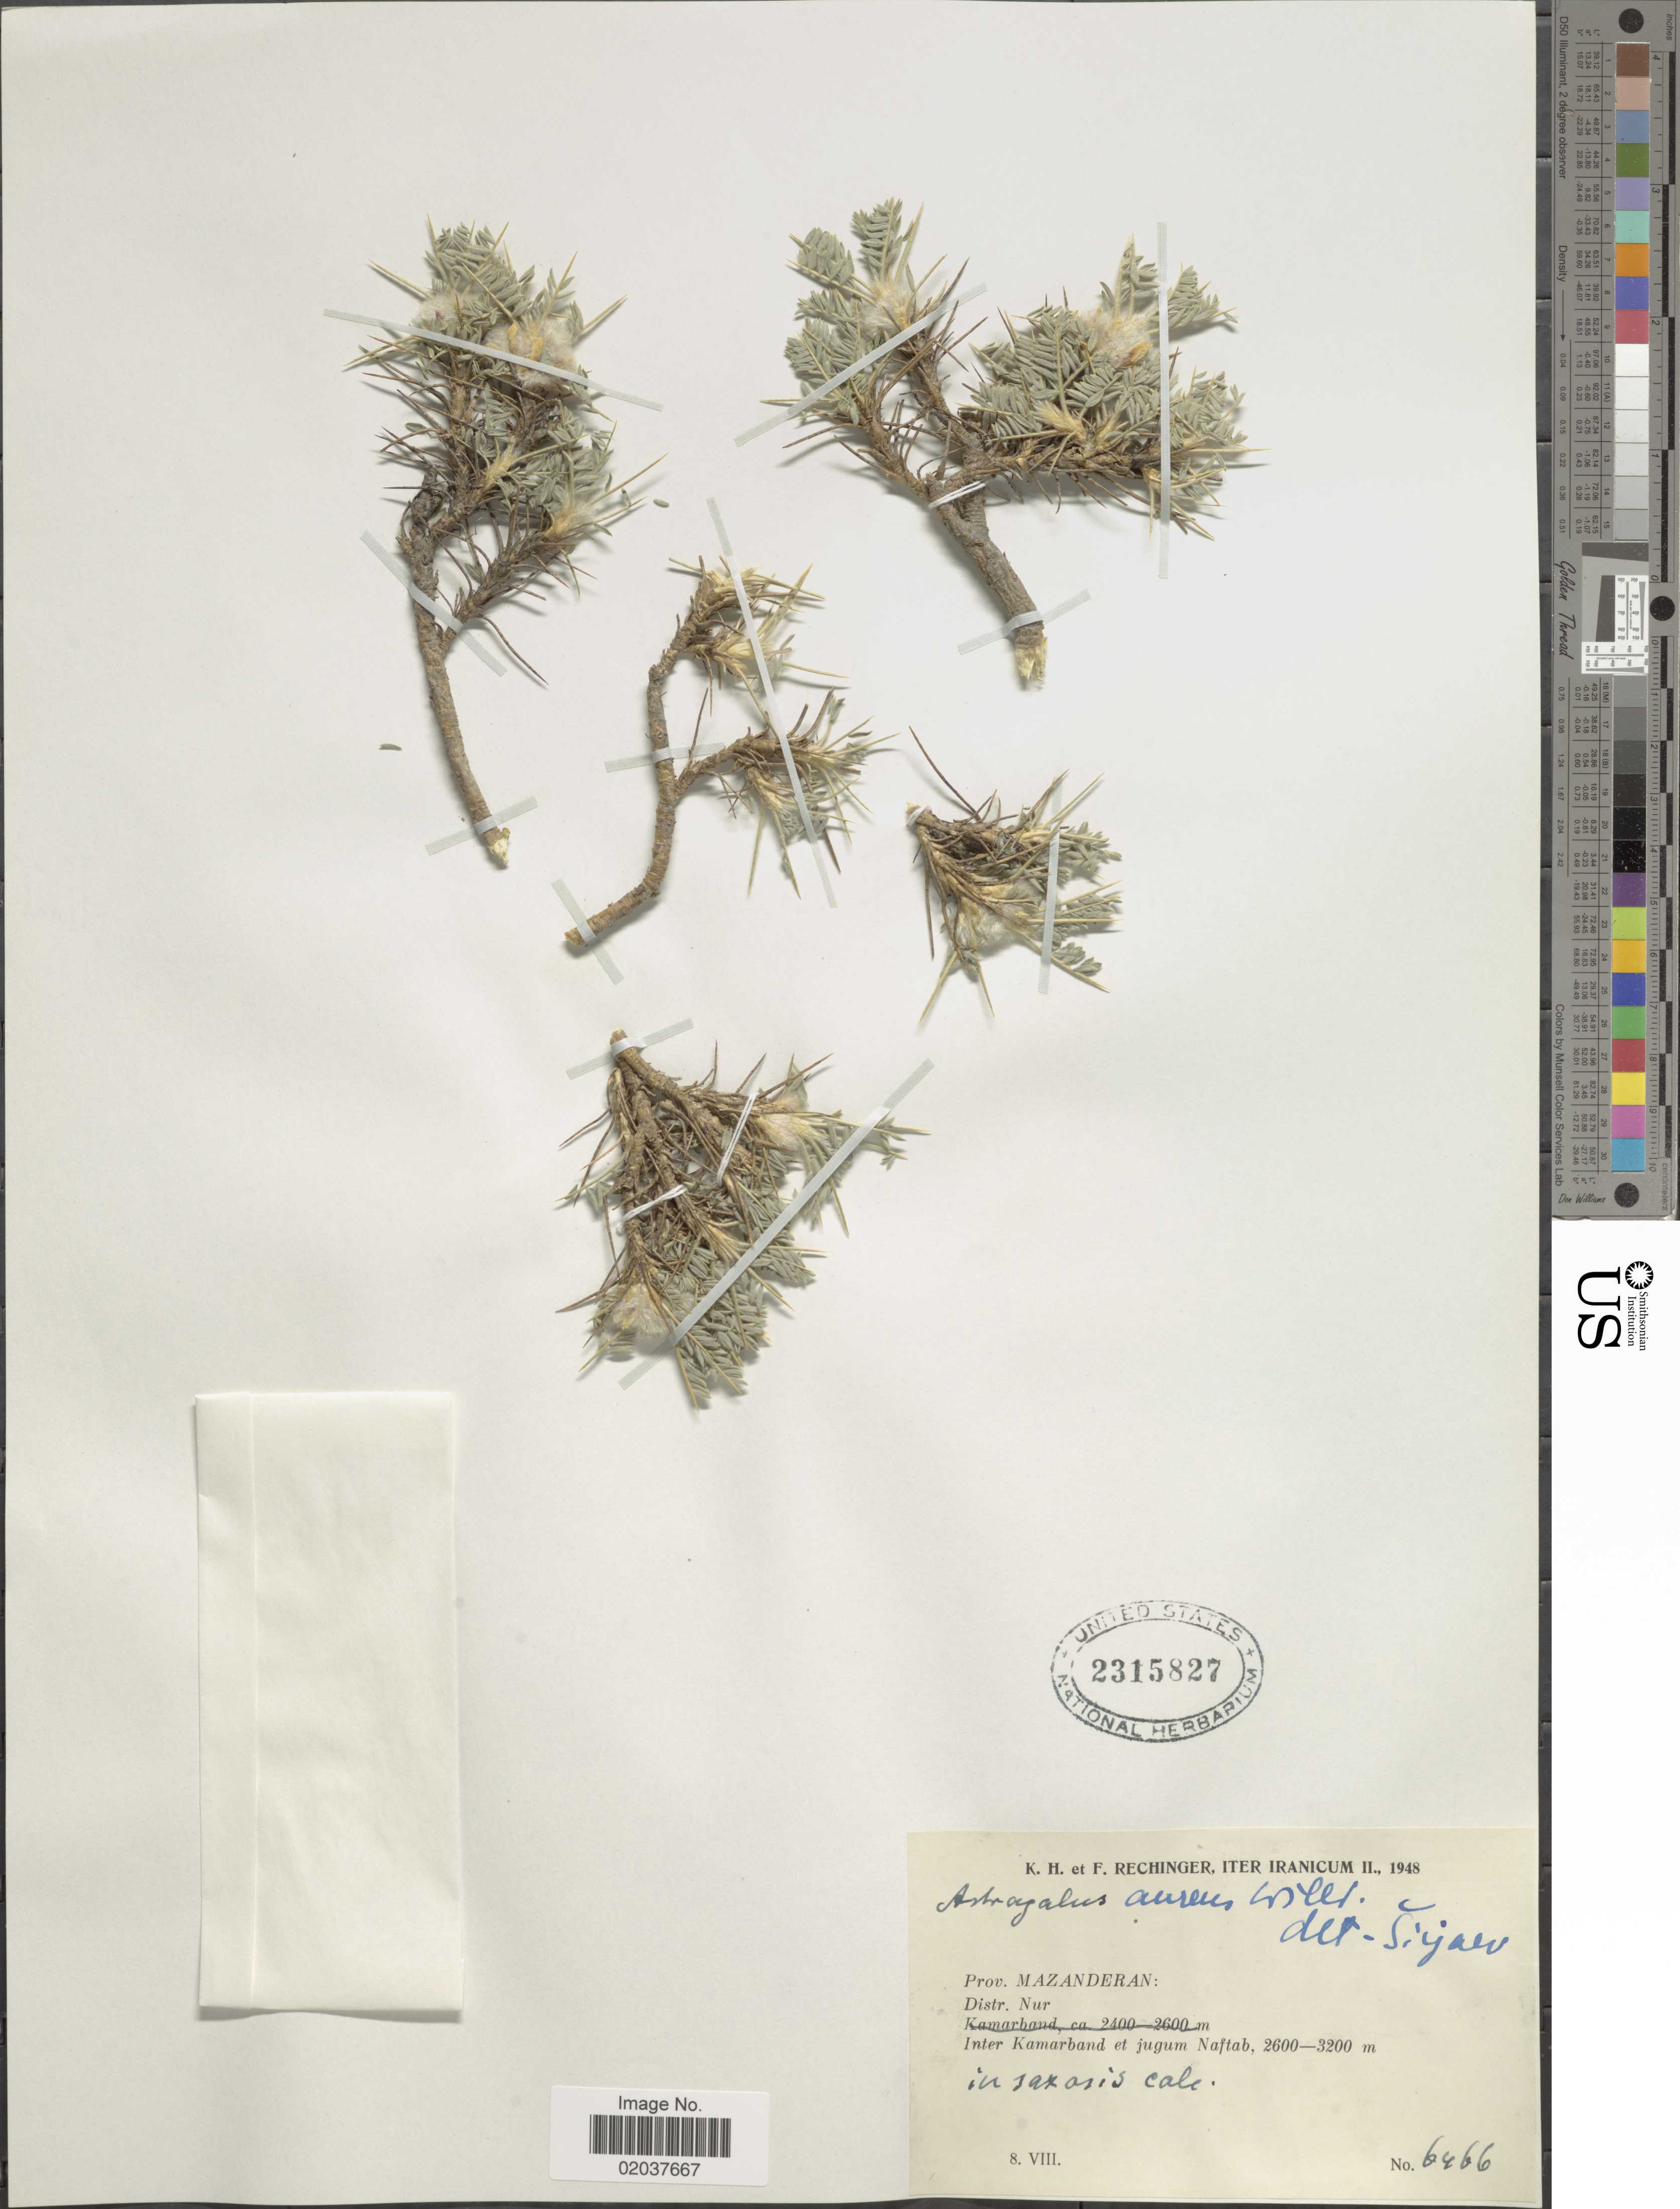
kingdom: Plantae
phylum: Tracheophyta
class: Magnoliopsida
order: Fabales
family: Fabaceae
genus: Astragalus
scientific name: Astragalus aureus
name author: Willd.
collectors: K. H. Rechinger & F. Rechinger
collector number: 6466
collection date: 1948-08-08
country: Iran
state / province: Mazandaran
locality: Distr. Nur. Iranicum. Inter Kamarband et jugum Naftab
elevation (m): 2600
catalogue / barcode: US 2315827